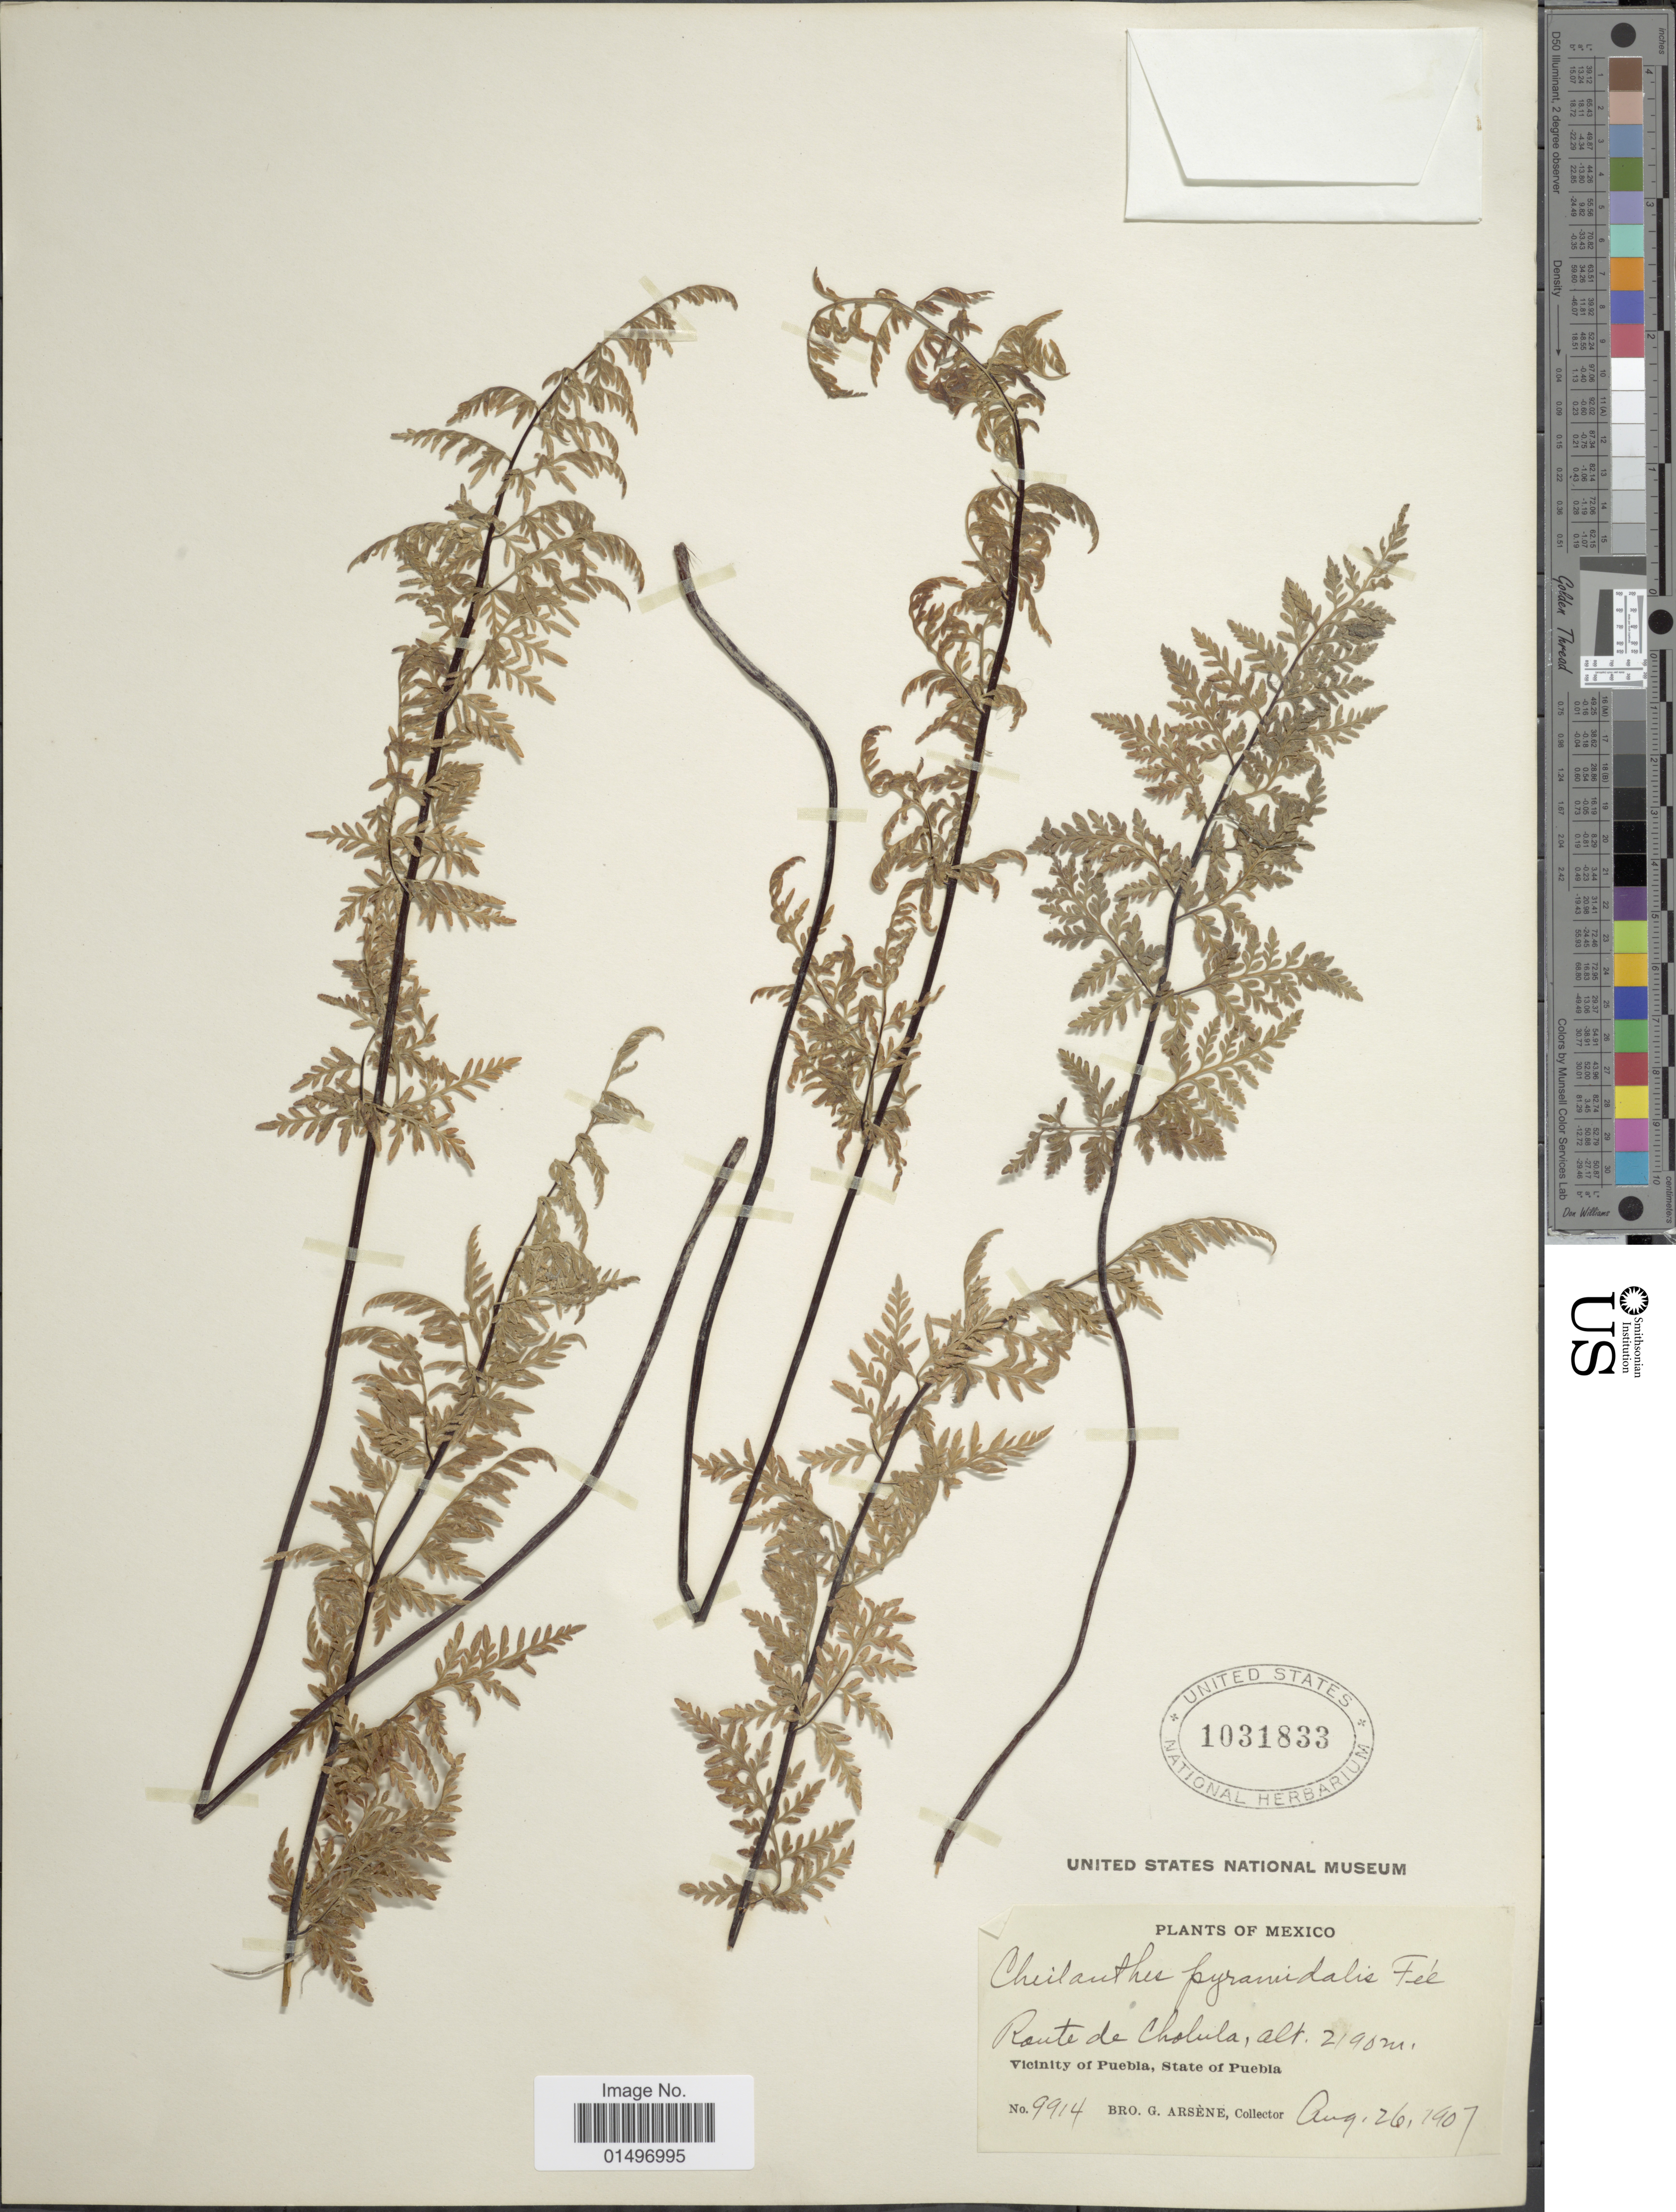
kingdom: Plantae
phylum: Tracheophyta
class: Polypodiopsida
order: Polypodiales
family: Pteridaceae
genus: Gaga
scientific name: Gaga hirsuta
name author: (Link) Fay W. Li & Windham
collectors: Bro. G. Arsène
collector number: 9914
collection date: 1907-08-26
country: Mexico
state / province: Puebla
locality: Mexico, Vicinity of Puebla, Route de Cholula.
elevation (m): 2190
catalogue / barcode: US 1031833